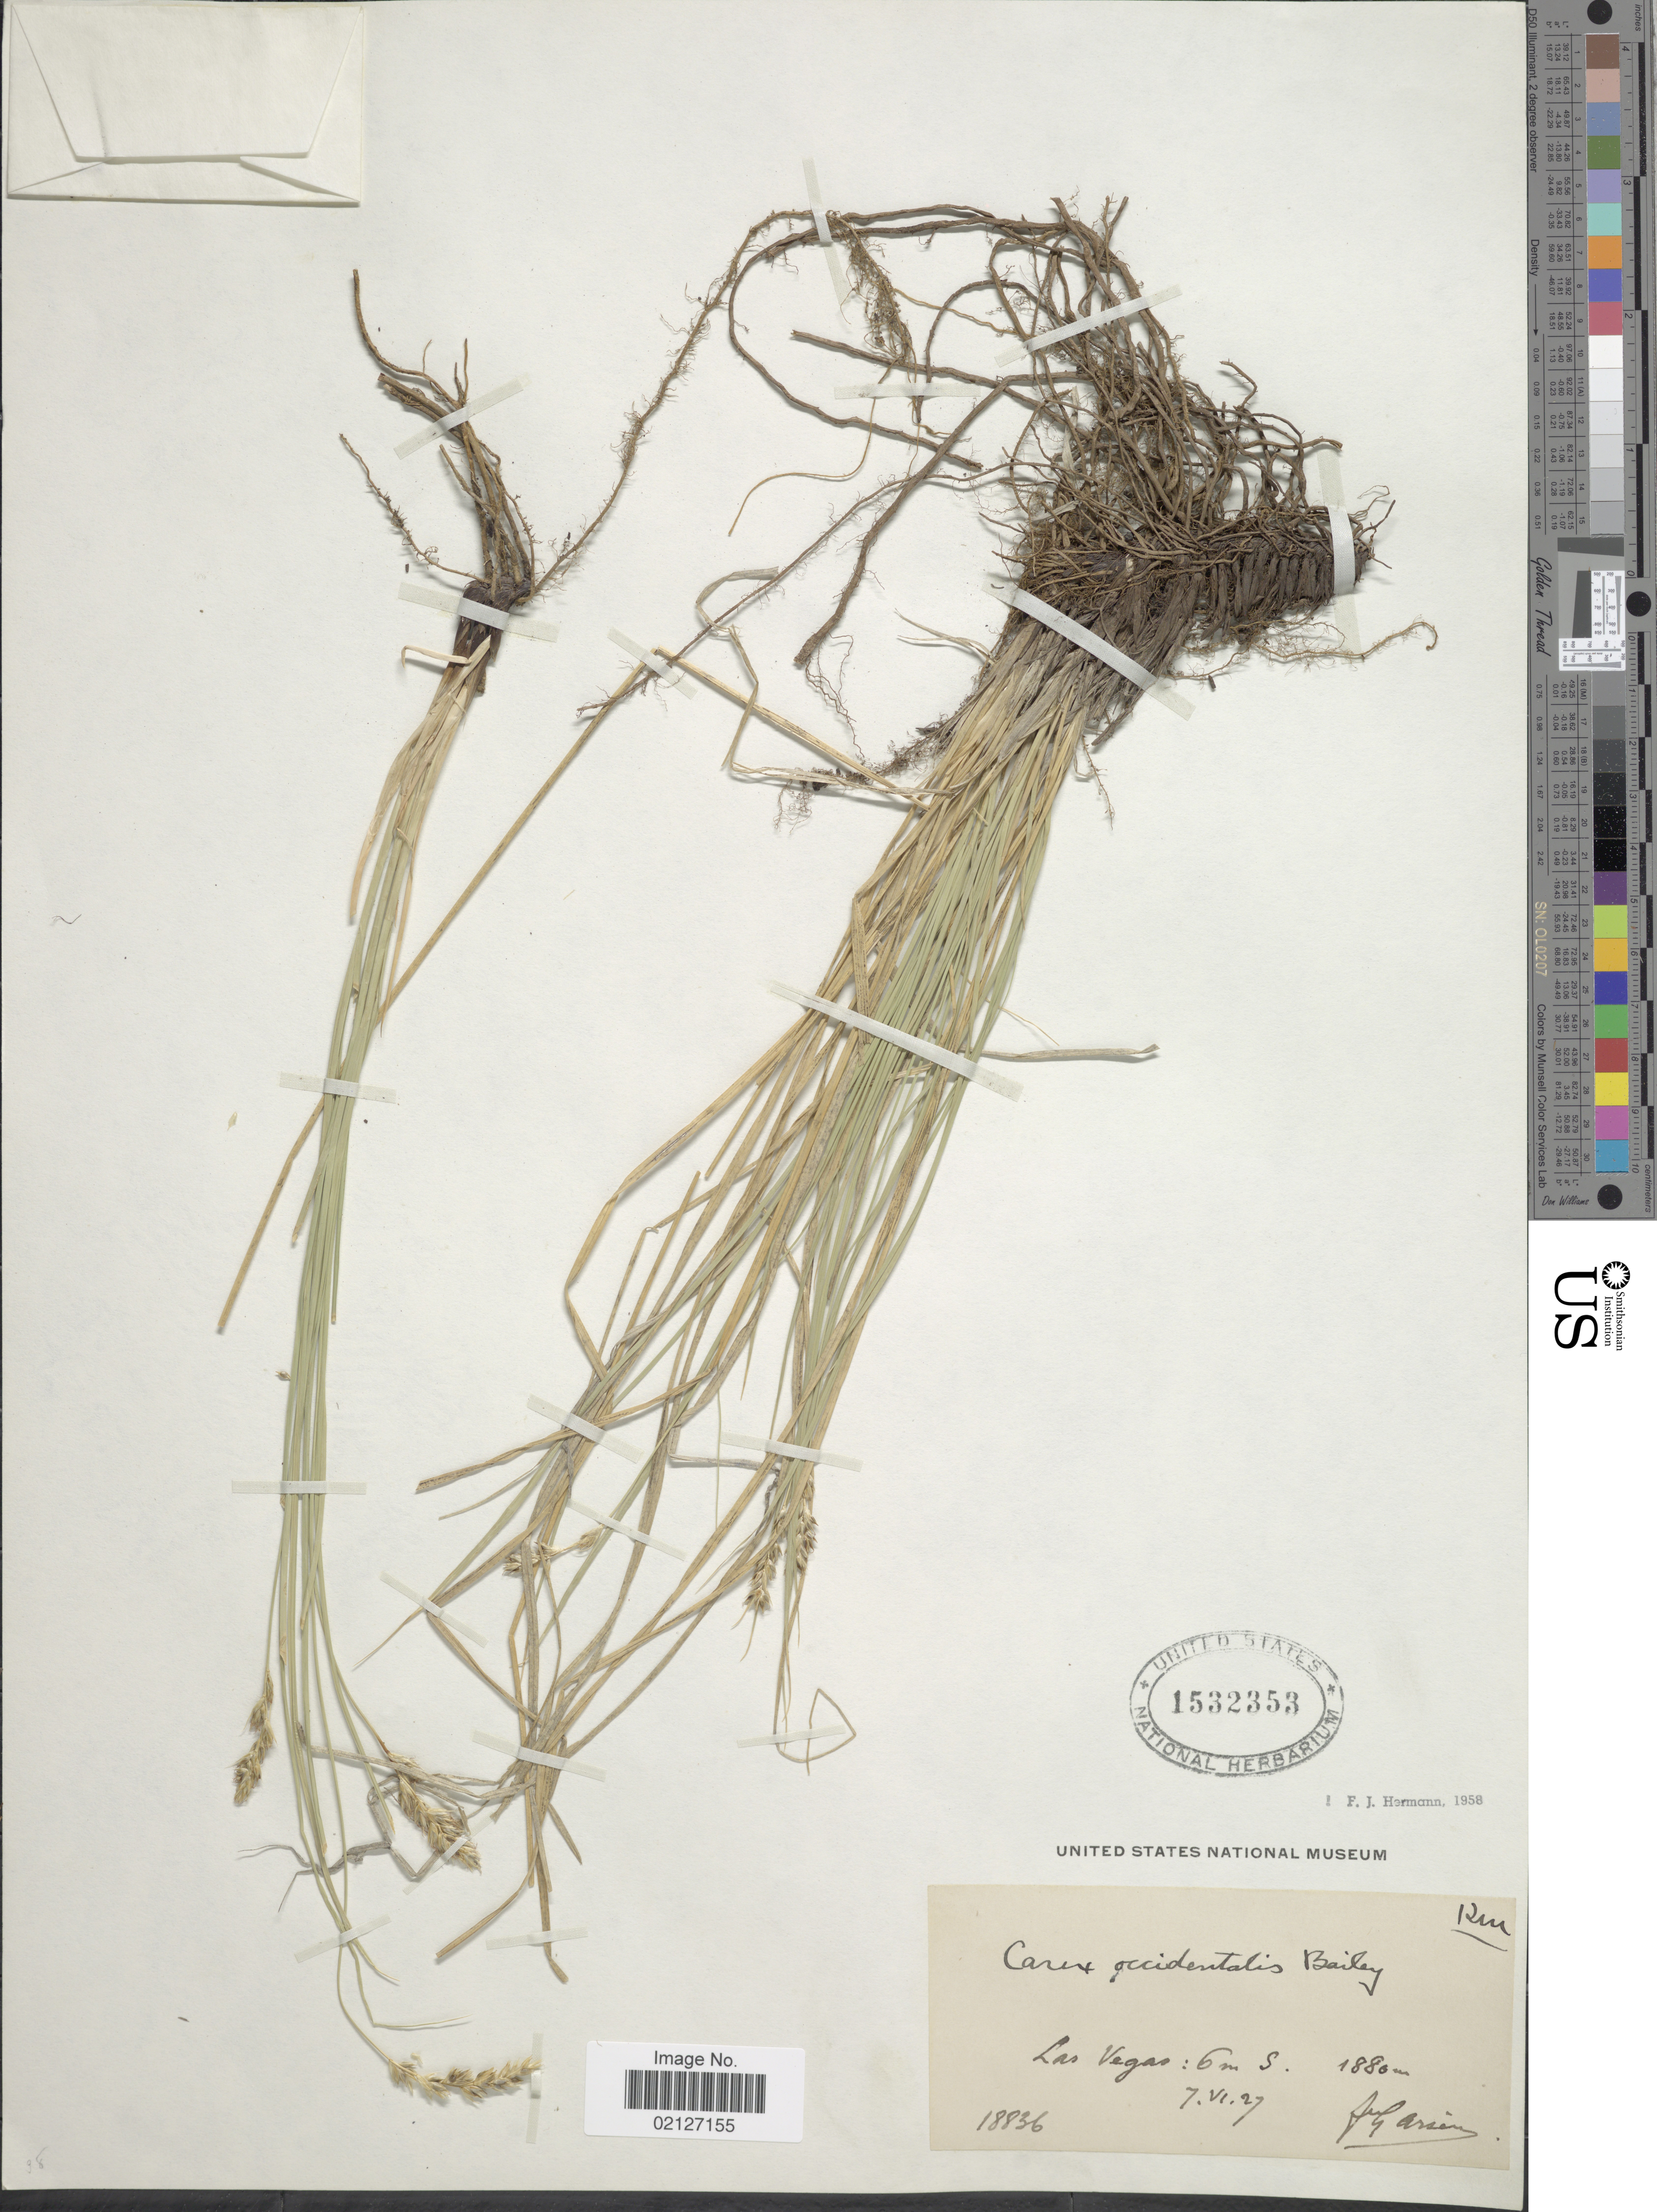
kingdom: Plantae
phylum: Tracheophyta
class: Liliopsida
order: Poales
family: Cyperaceae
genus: Carex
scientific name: Carex occidentalis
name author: L.H. Bailey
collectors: Bro. G. Arsène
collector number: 18836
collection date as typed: Transcribed d/m/y: 7/6/27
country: United States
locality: Vicinity of Las Vegas, 6 mi. S.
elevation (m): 1880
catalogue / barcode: US 1532353